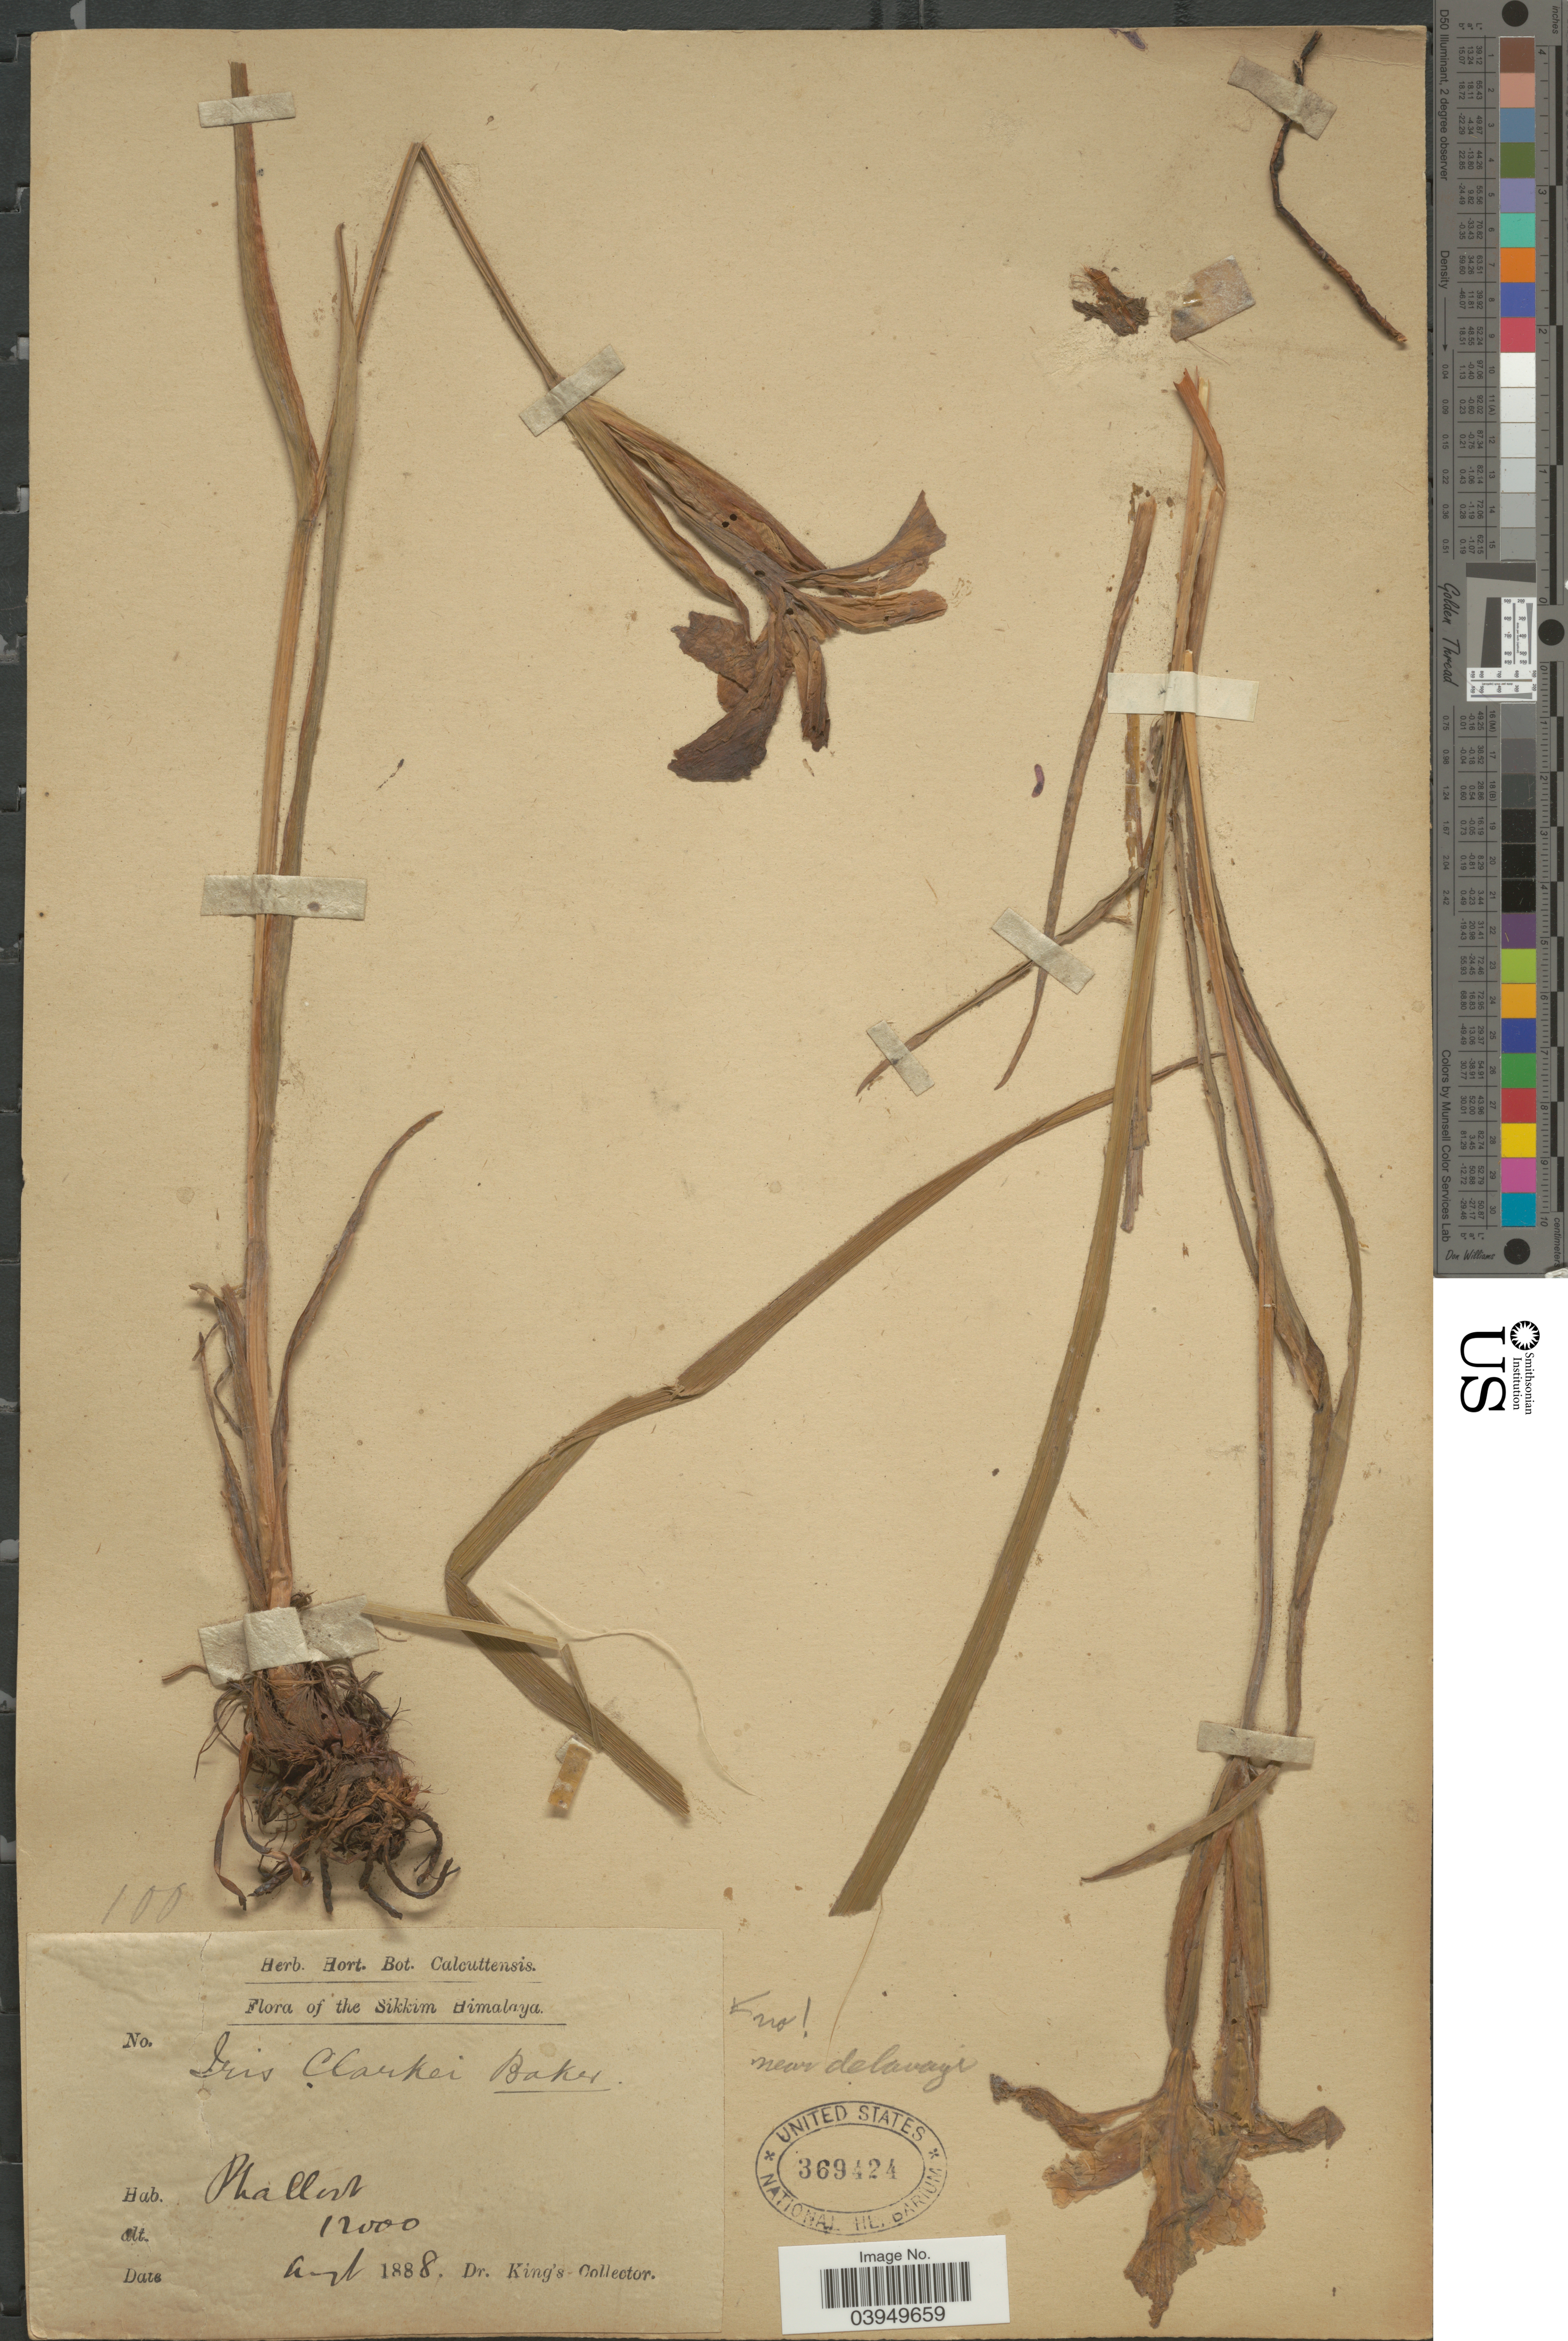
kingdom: Plantae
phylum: Tracheophyta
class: Liliopsida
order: Asparagales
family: Iridaceae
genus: Iris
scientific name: Iris delavayi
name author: Micheli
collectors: Dr. King's collector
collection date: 1888-08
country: India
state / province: Sikkim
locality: The Sikkim Himalaya. Phallort.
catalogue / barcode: US 369424